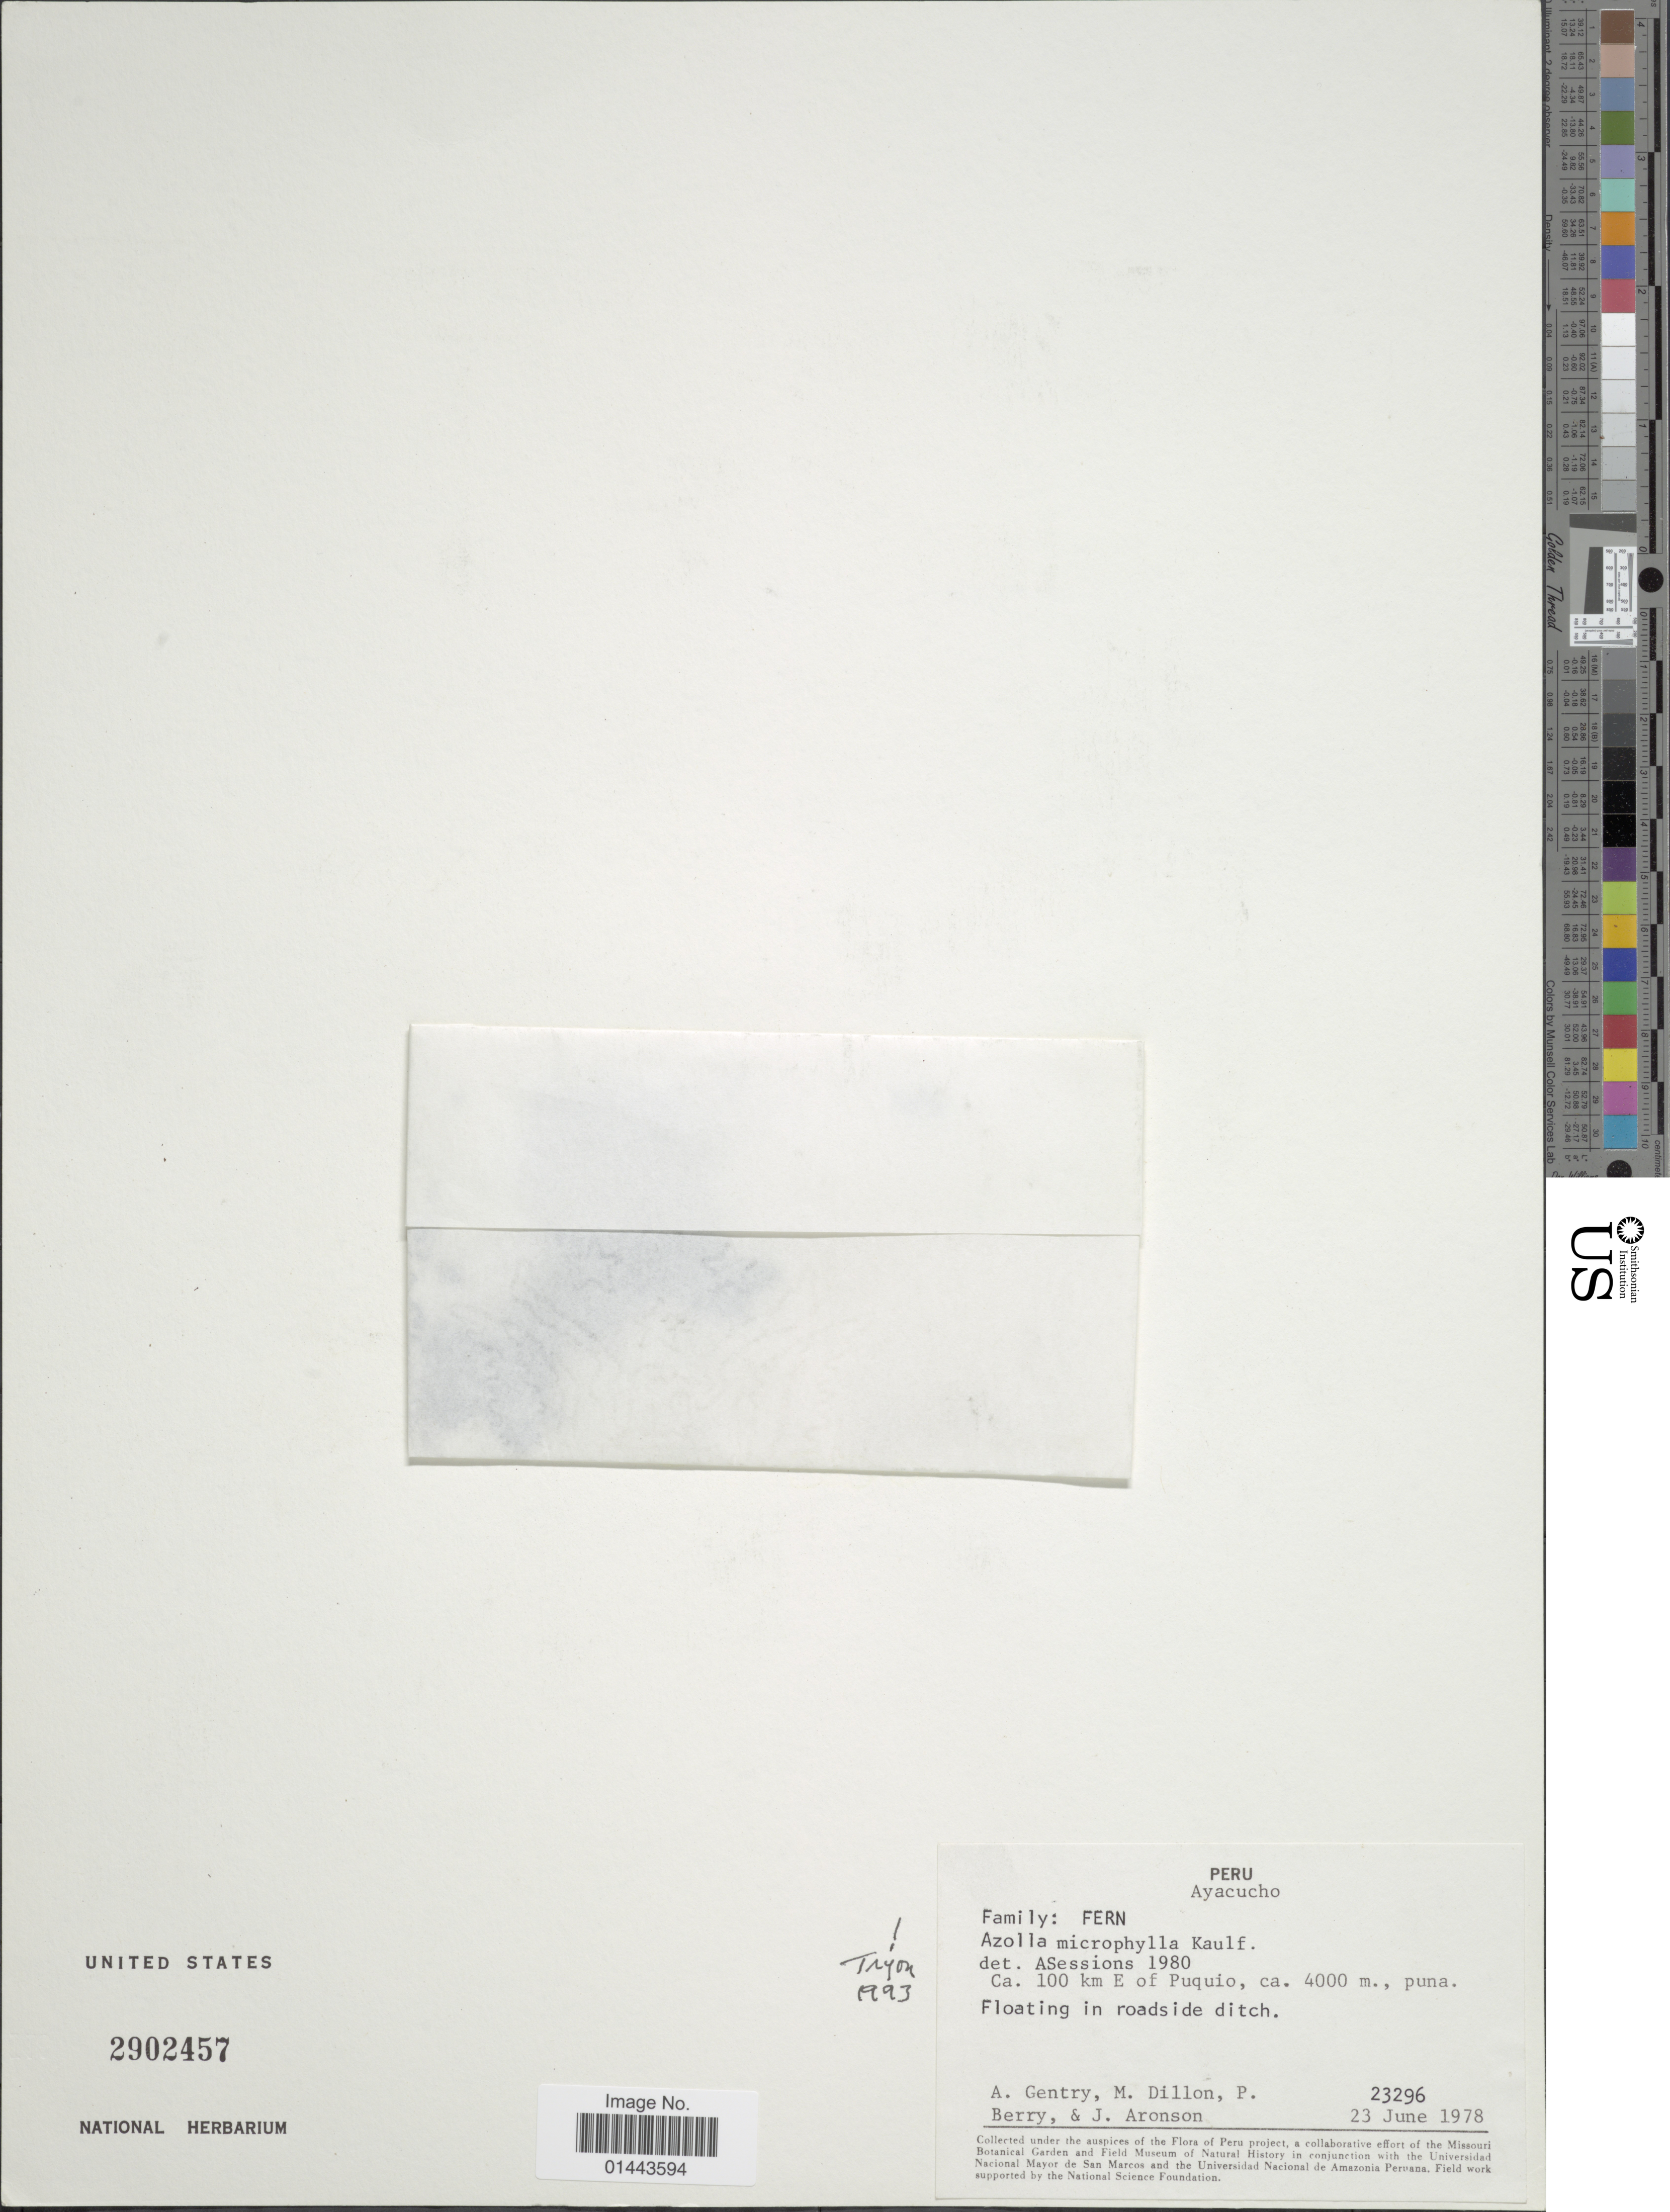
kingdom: Plantae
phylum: Tracheophyta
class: Polypodiopsida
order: Salviniales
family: Salviniaceae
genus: Azolla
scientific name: Azolla microphylla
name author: Kaulf.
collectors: A. H. Gentry, M. O. Dillon, P. Berry & J. Aronson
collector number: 23296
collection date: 1978-06-23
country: Peru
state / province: Ayacucho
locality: Floating on roadside ditch. ca. 100 km E of Puquio, puna.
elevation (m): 4000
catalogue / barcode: US 2902457